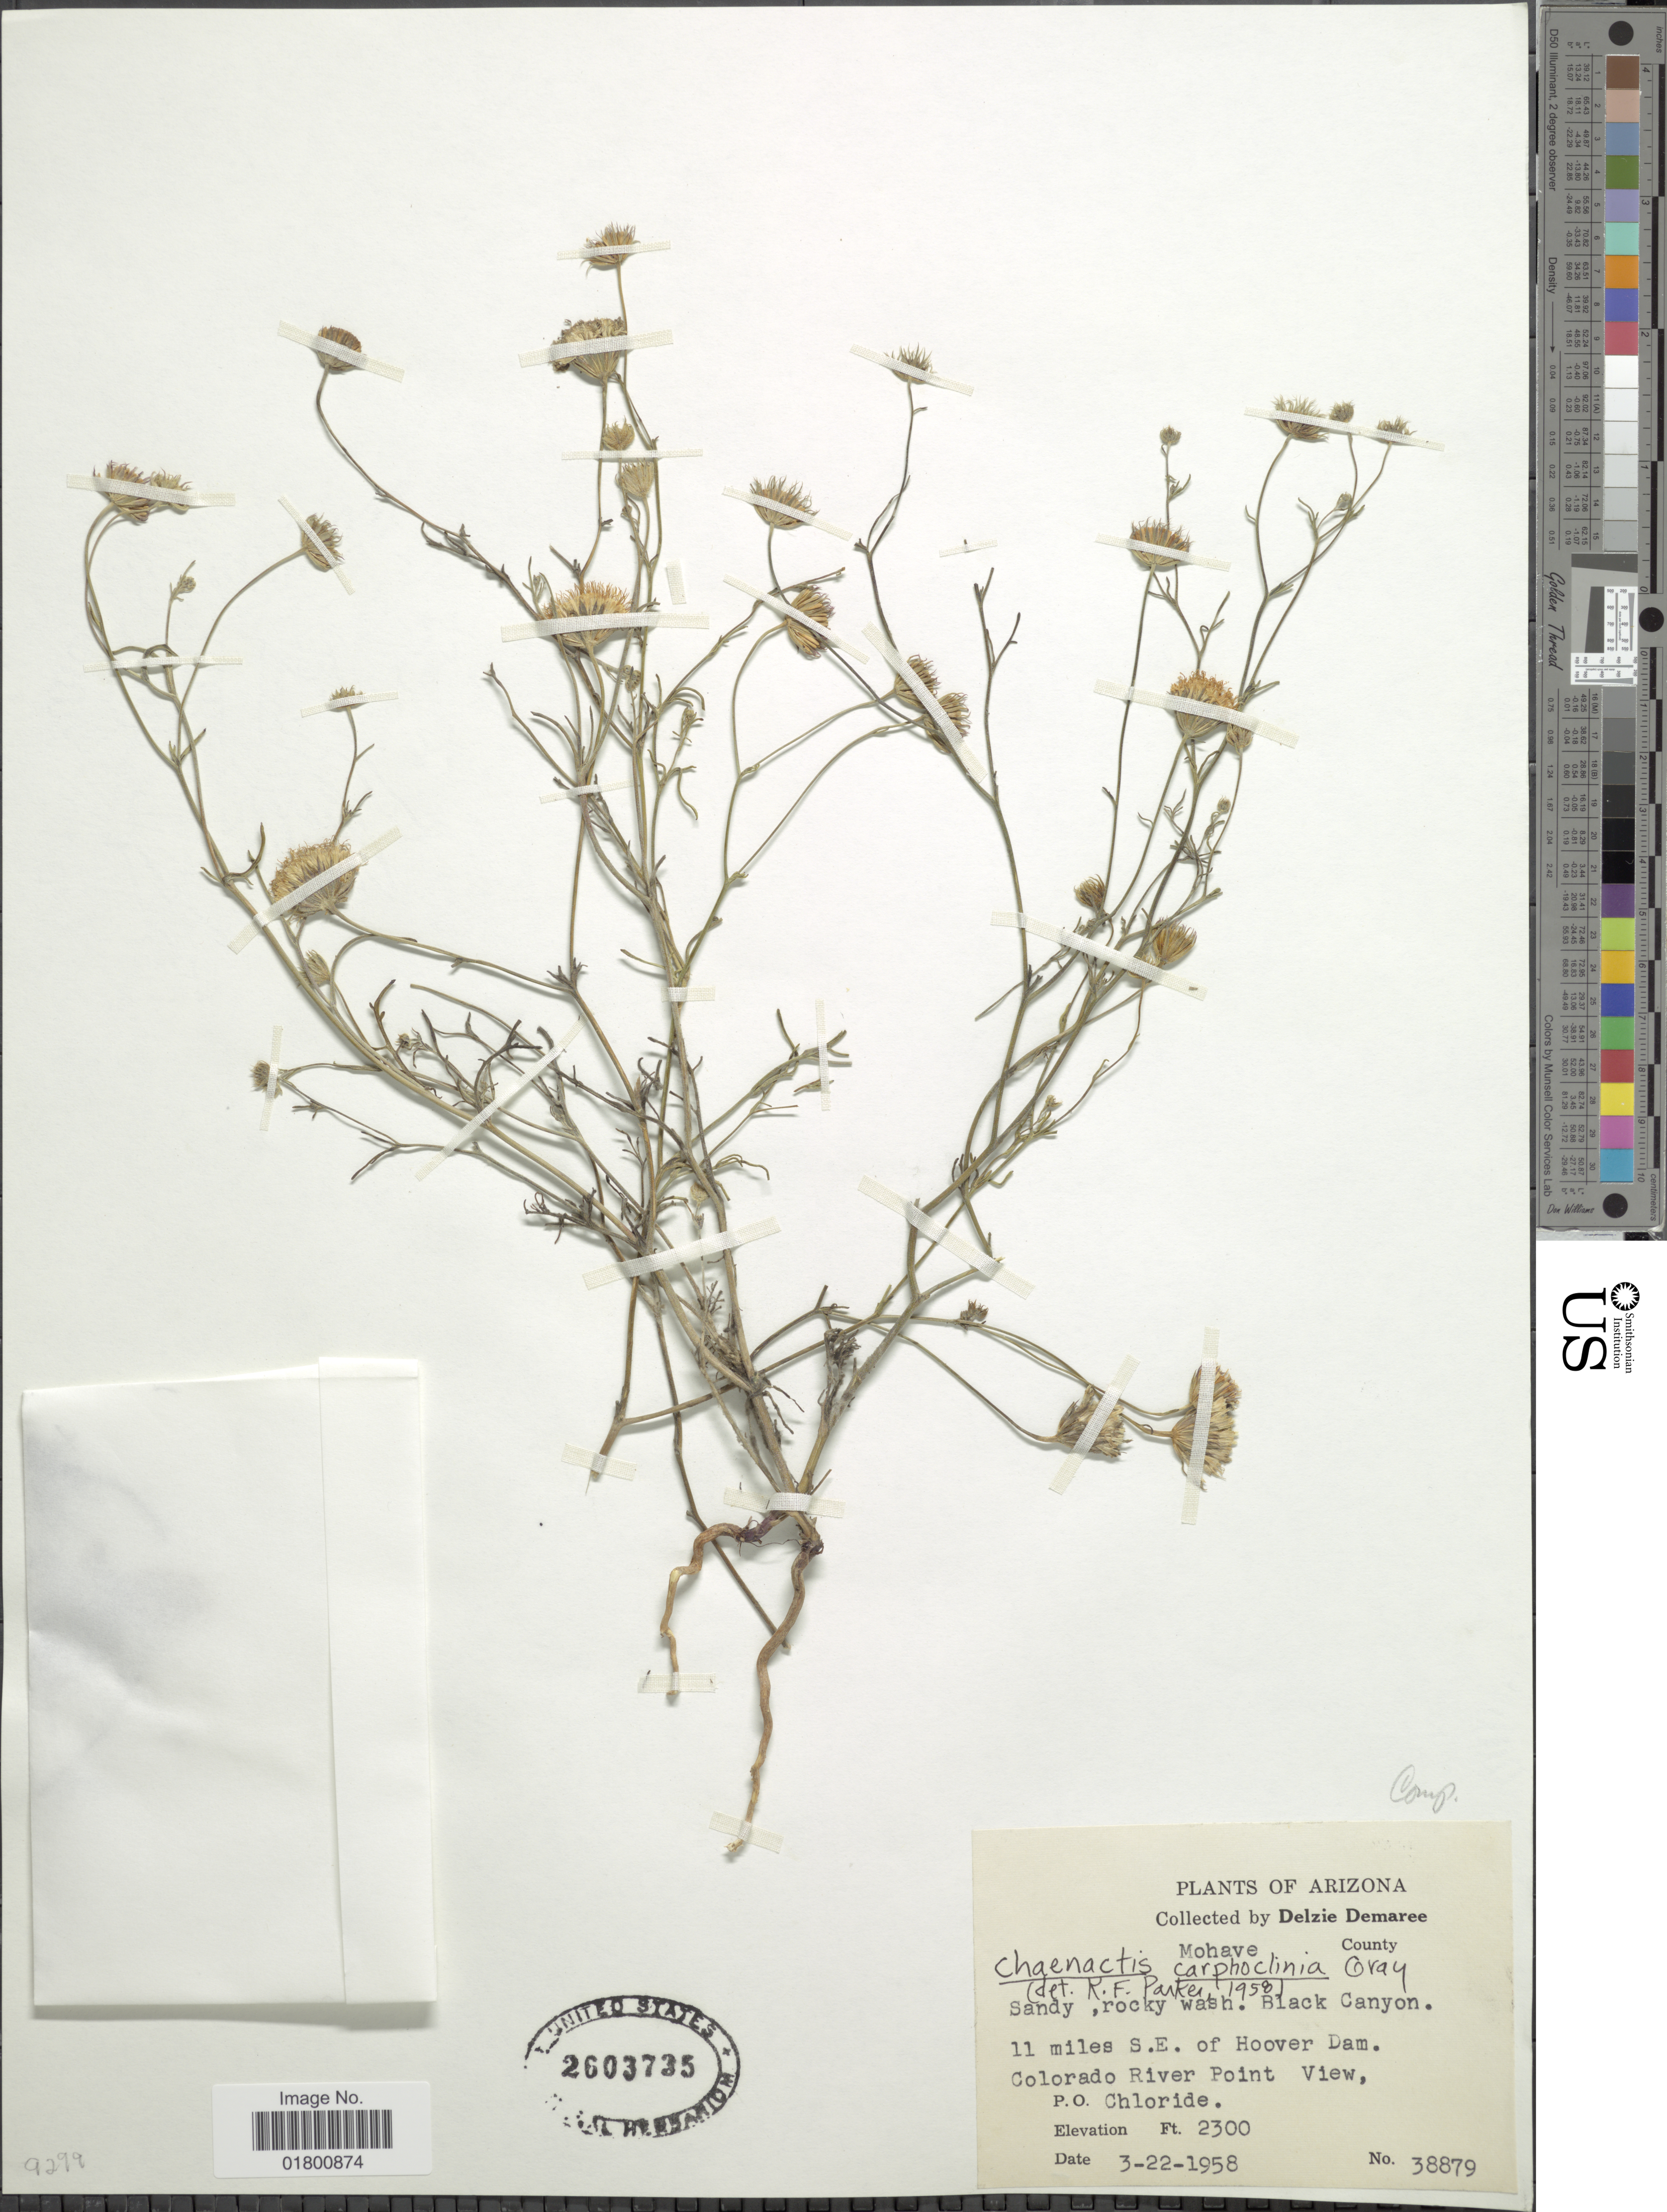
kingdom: Plantae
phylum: Tracheophyta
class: Magnoliopsida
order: Asterales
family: Asteraceae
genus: Chaenactis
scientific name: Chaenactis carphoclinia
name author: A. Gray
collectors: D. Demaree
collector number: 38879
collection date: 1958-03-22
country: United States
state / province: Arizona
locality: Mohave County, Sandy, rocky wash. Black Canyon, 11 miles S.E. of Hoover Dam. Colorado River Point View, P.O. Chloride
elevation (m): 701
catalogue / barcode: US 2603735